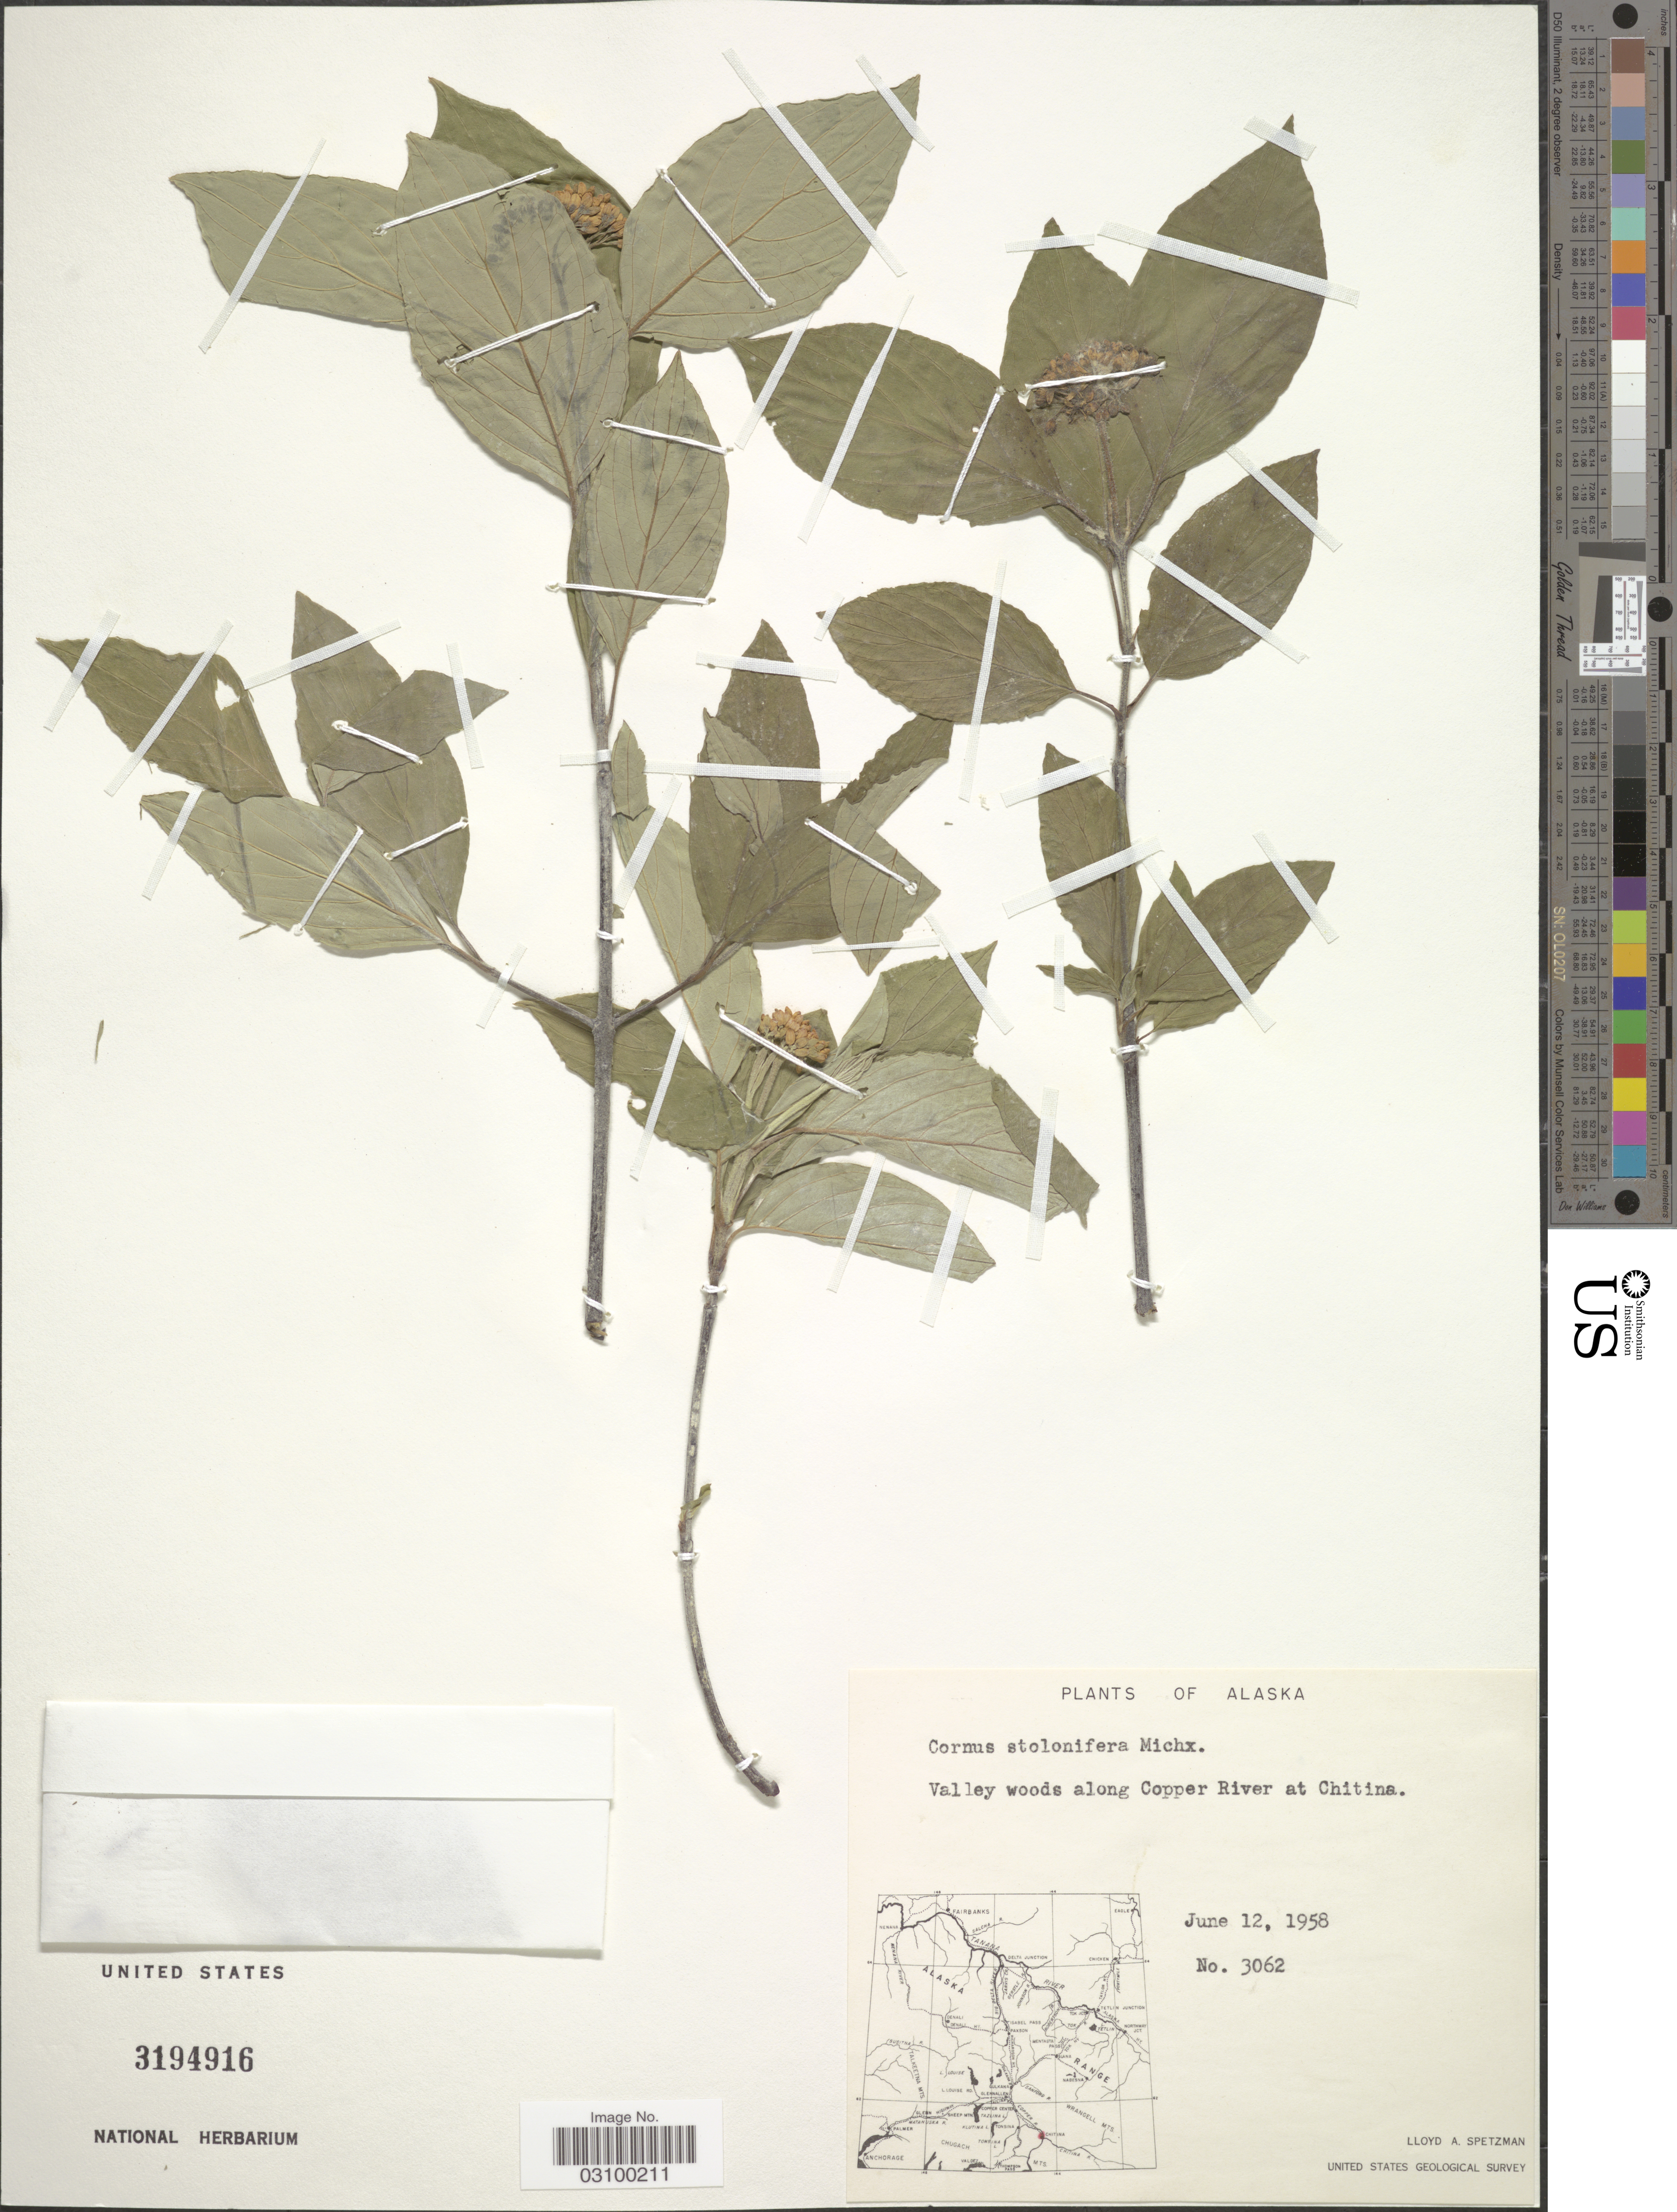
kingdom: Plantae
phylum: Tracheophyta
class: Magnoliopsida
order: Cornales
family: Cornaceae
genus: Cornus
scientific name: Cornus sericea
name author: L.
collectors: L. Spetzman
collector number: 3062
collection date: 1958-06-12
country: United States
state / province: Alaska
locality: Valley woods along Copper River at Chitina.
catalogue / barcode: US 3194916